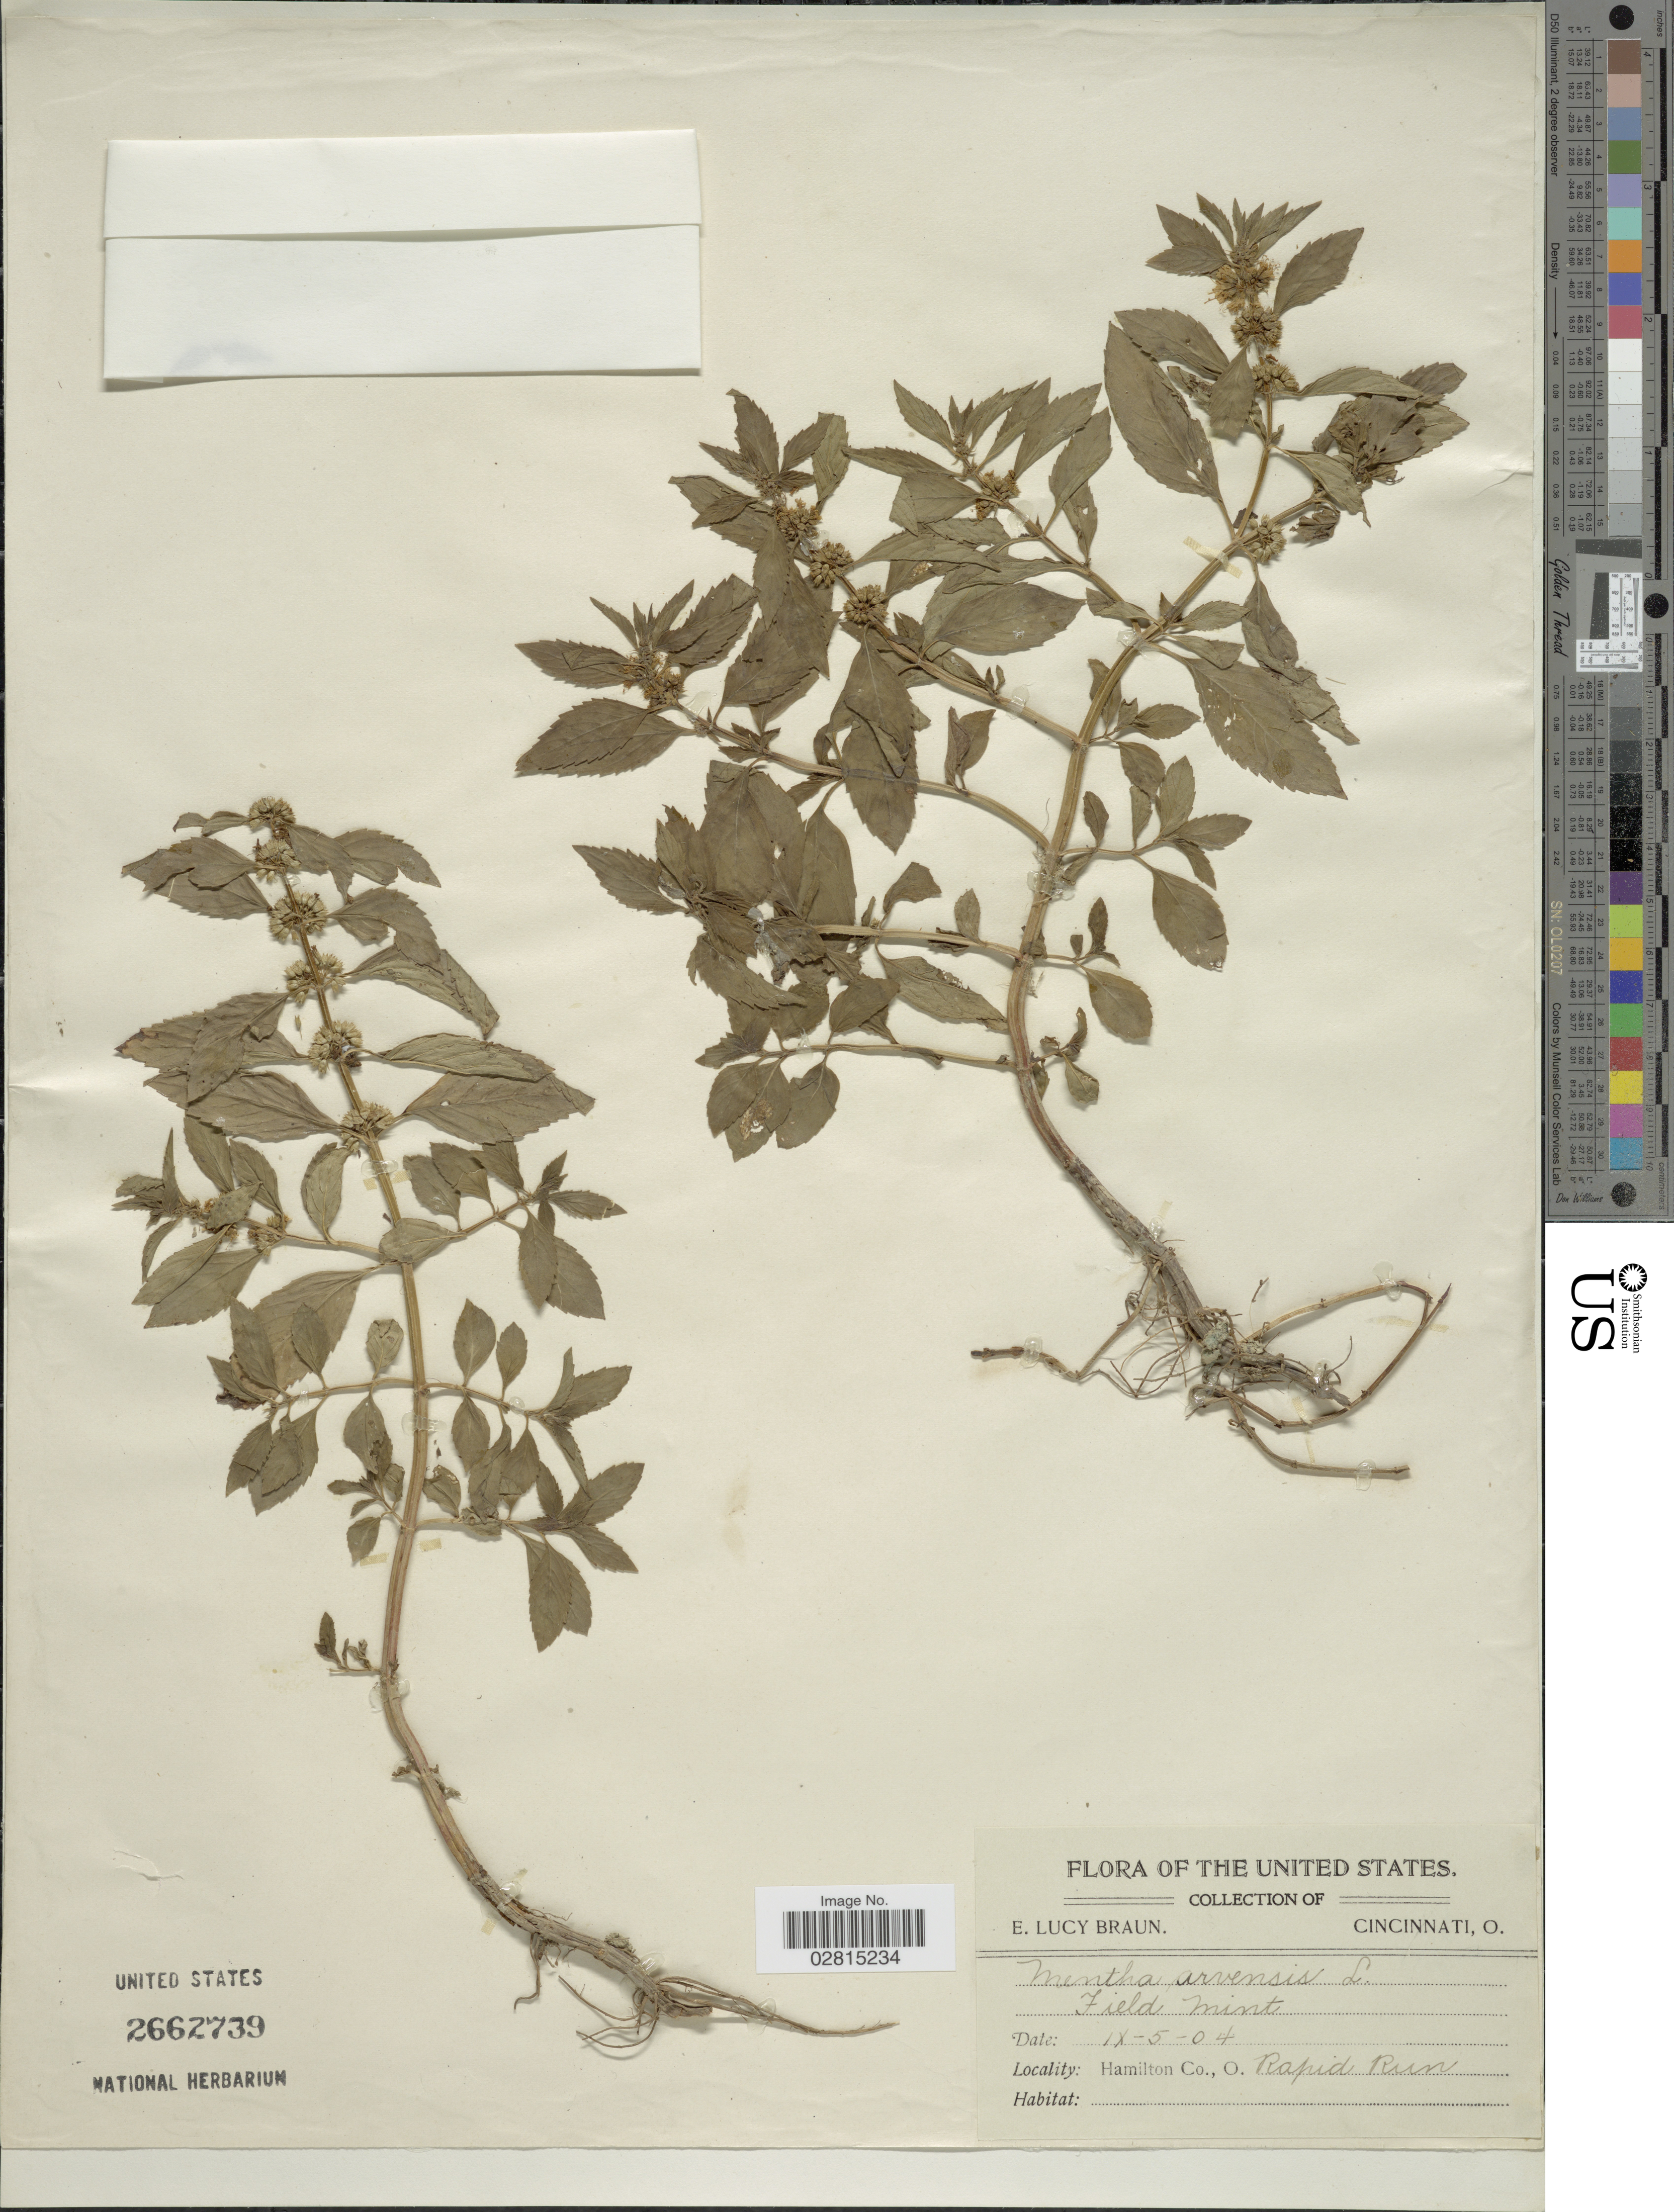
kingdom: Plantae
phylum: Tracheophyta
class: Magnoliopsida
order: Lamiales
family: Lamiaceae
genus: Mentha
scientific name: Mentha arvensis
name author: L.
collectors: E. L. Braun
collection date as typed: Transcribed d/m/y: 5/9/4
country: United States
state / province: Ohio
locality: Hamilton Co., O., Rapid Run.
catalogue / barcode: US 2662739